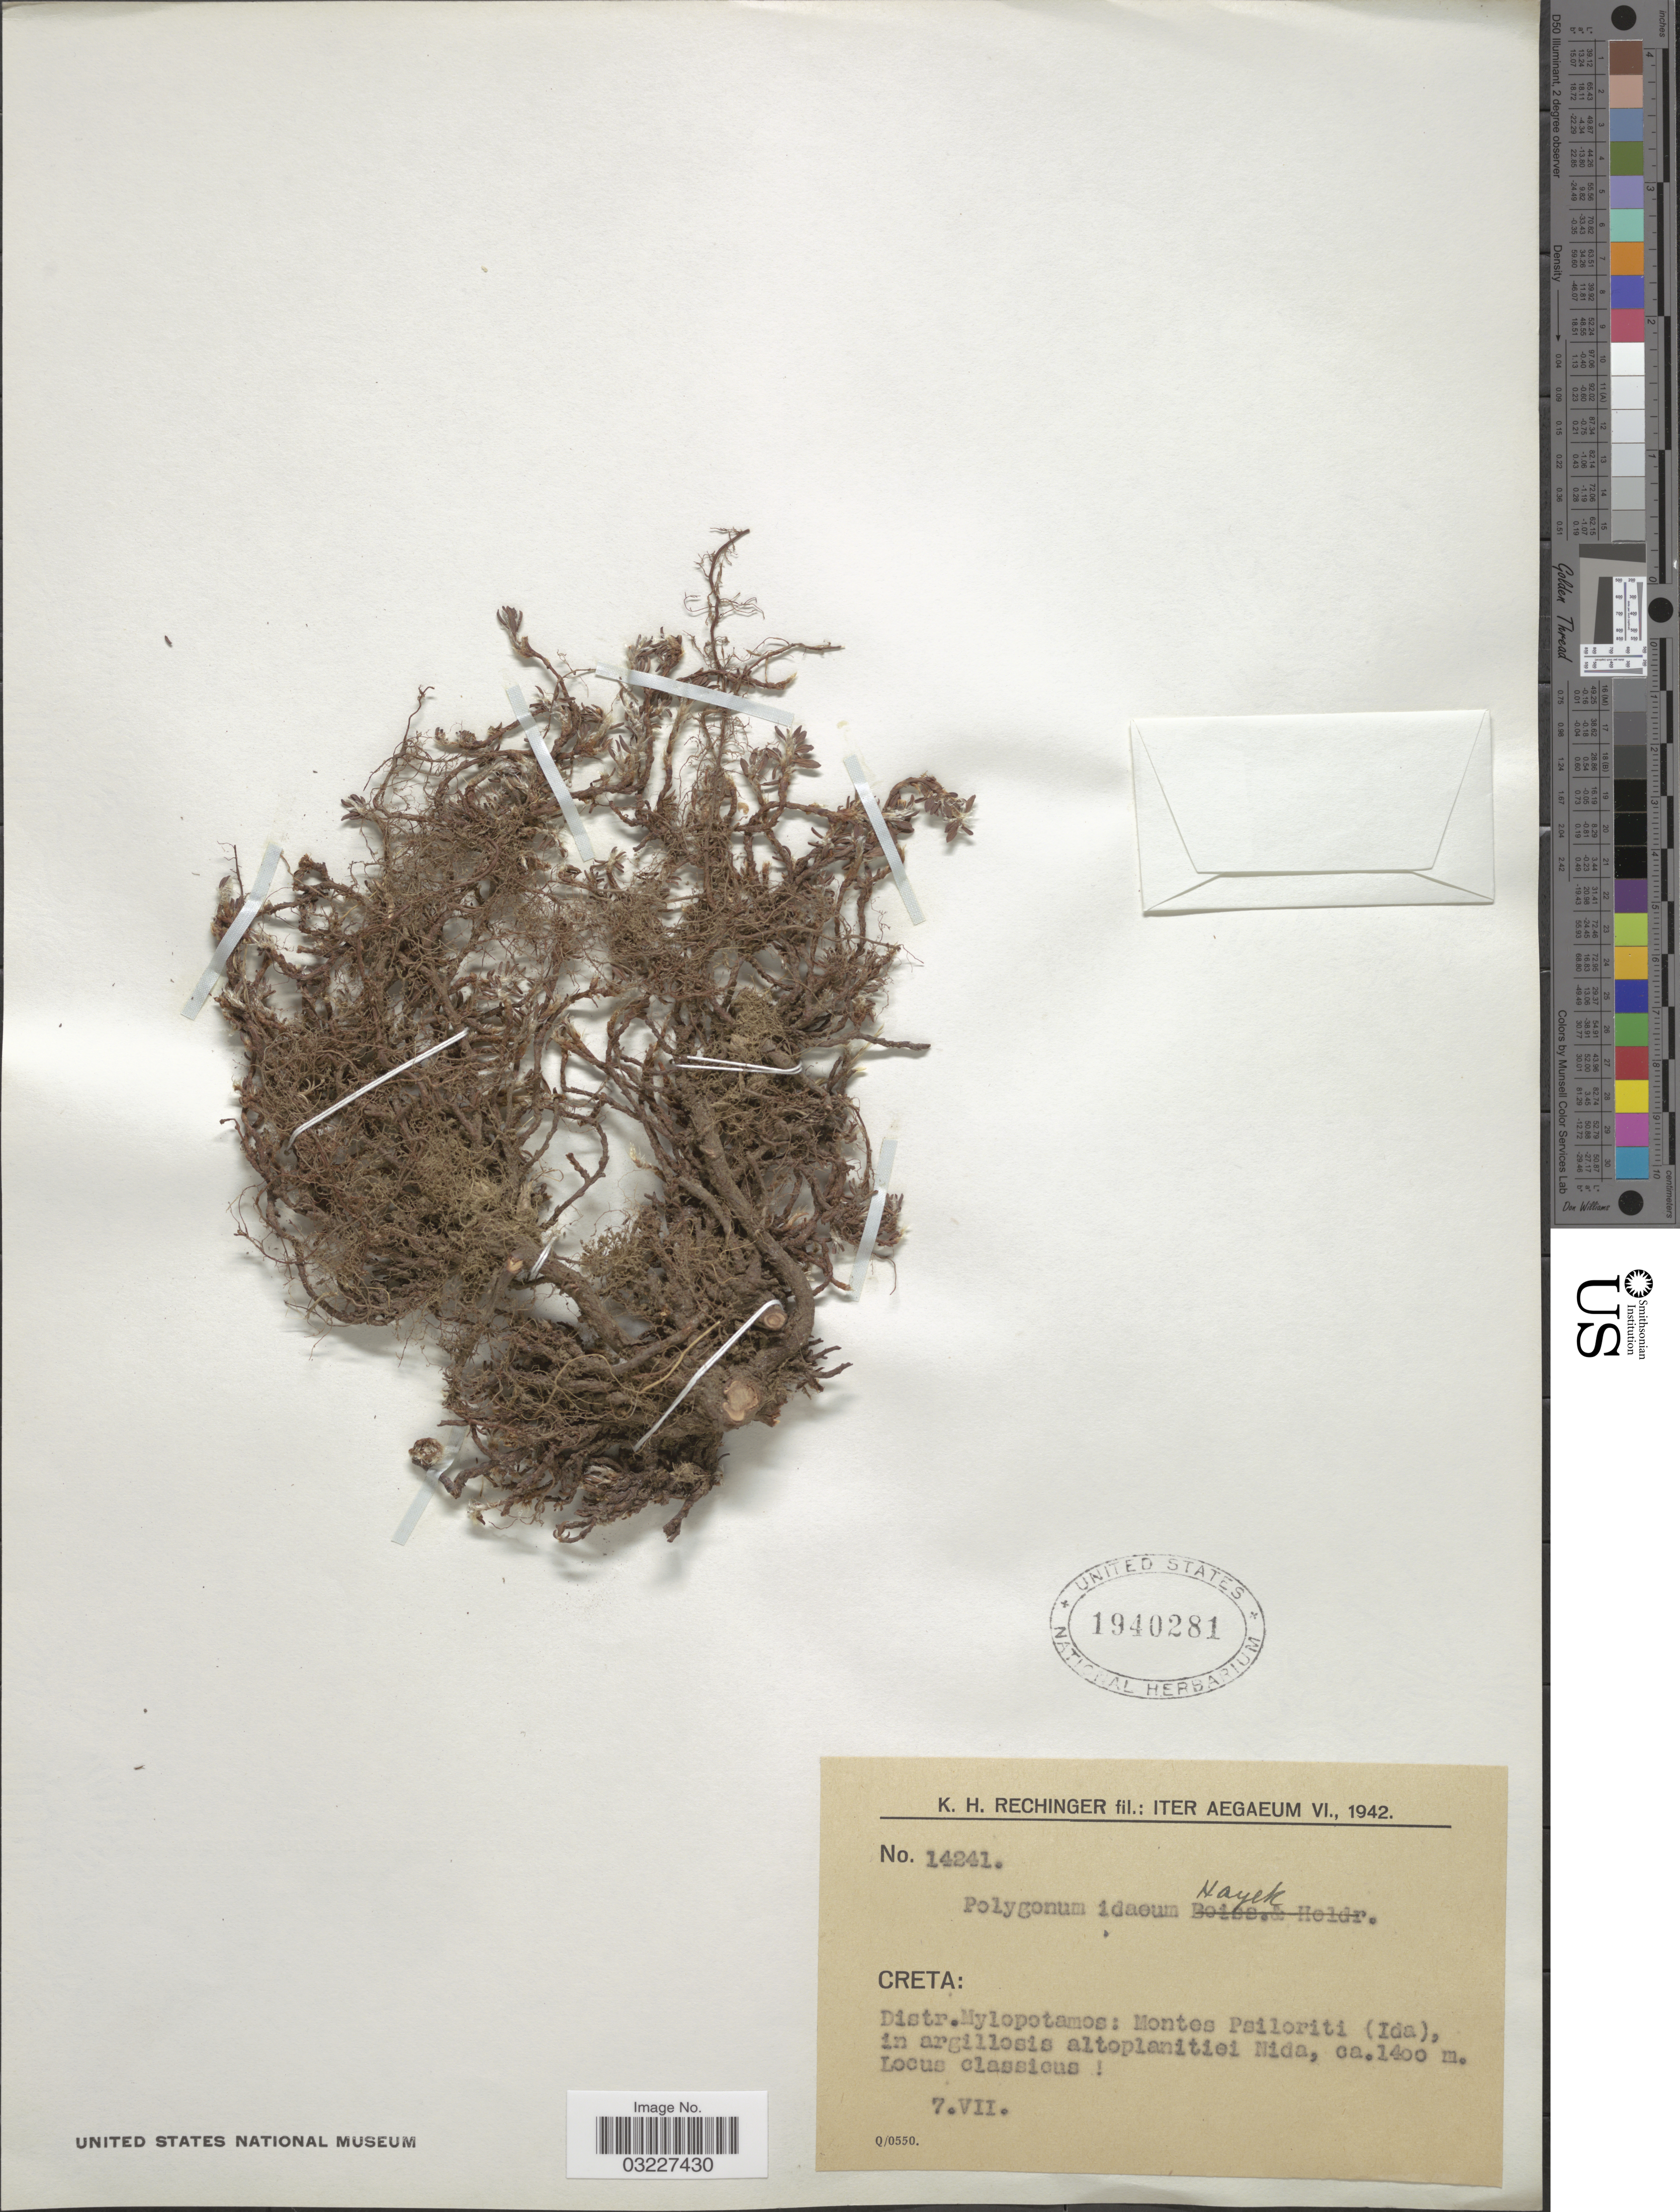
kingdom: Plantae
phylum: Tracheophyta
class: Magnoliopsida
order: Caryophyllales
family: Polygonaceae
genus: Polygonum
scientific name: Polygonum idaeum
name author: Hayek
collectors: K. H. Rechinger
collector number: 14241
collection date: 1942-07-07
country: Greece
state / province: Crete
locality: Iter Aegaeum, Creta: Distr. Mylopotamos: Montes Psiloriti (Ida), in argillosis altoplanitiei Nida.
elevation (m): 1400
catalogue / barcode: US 1940281